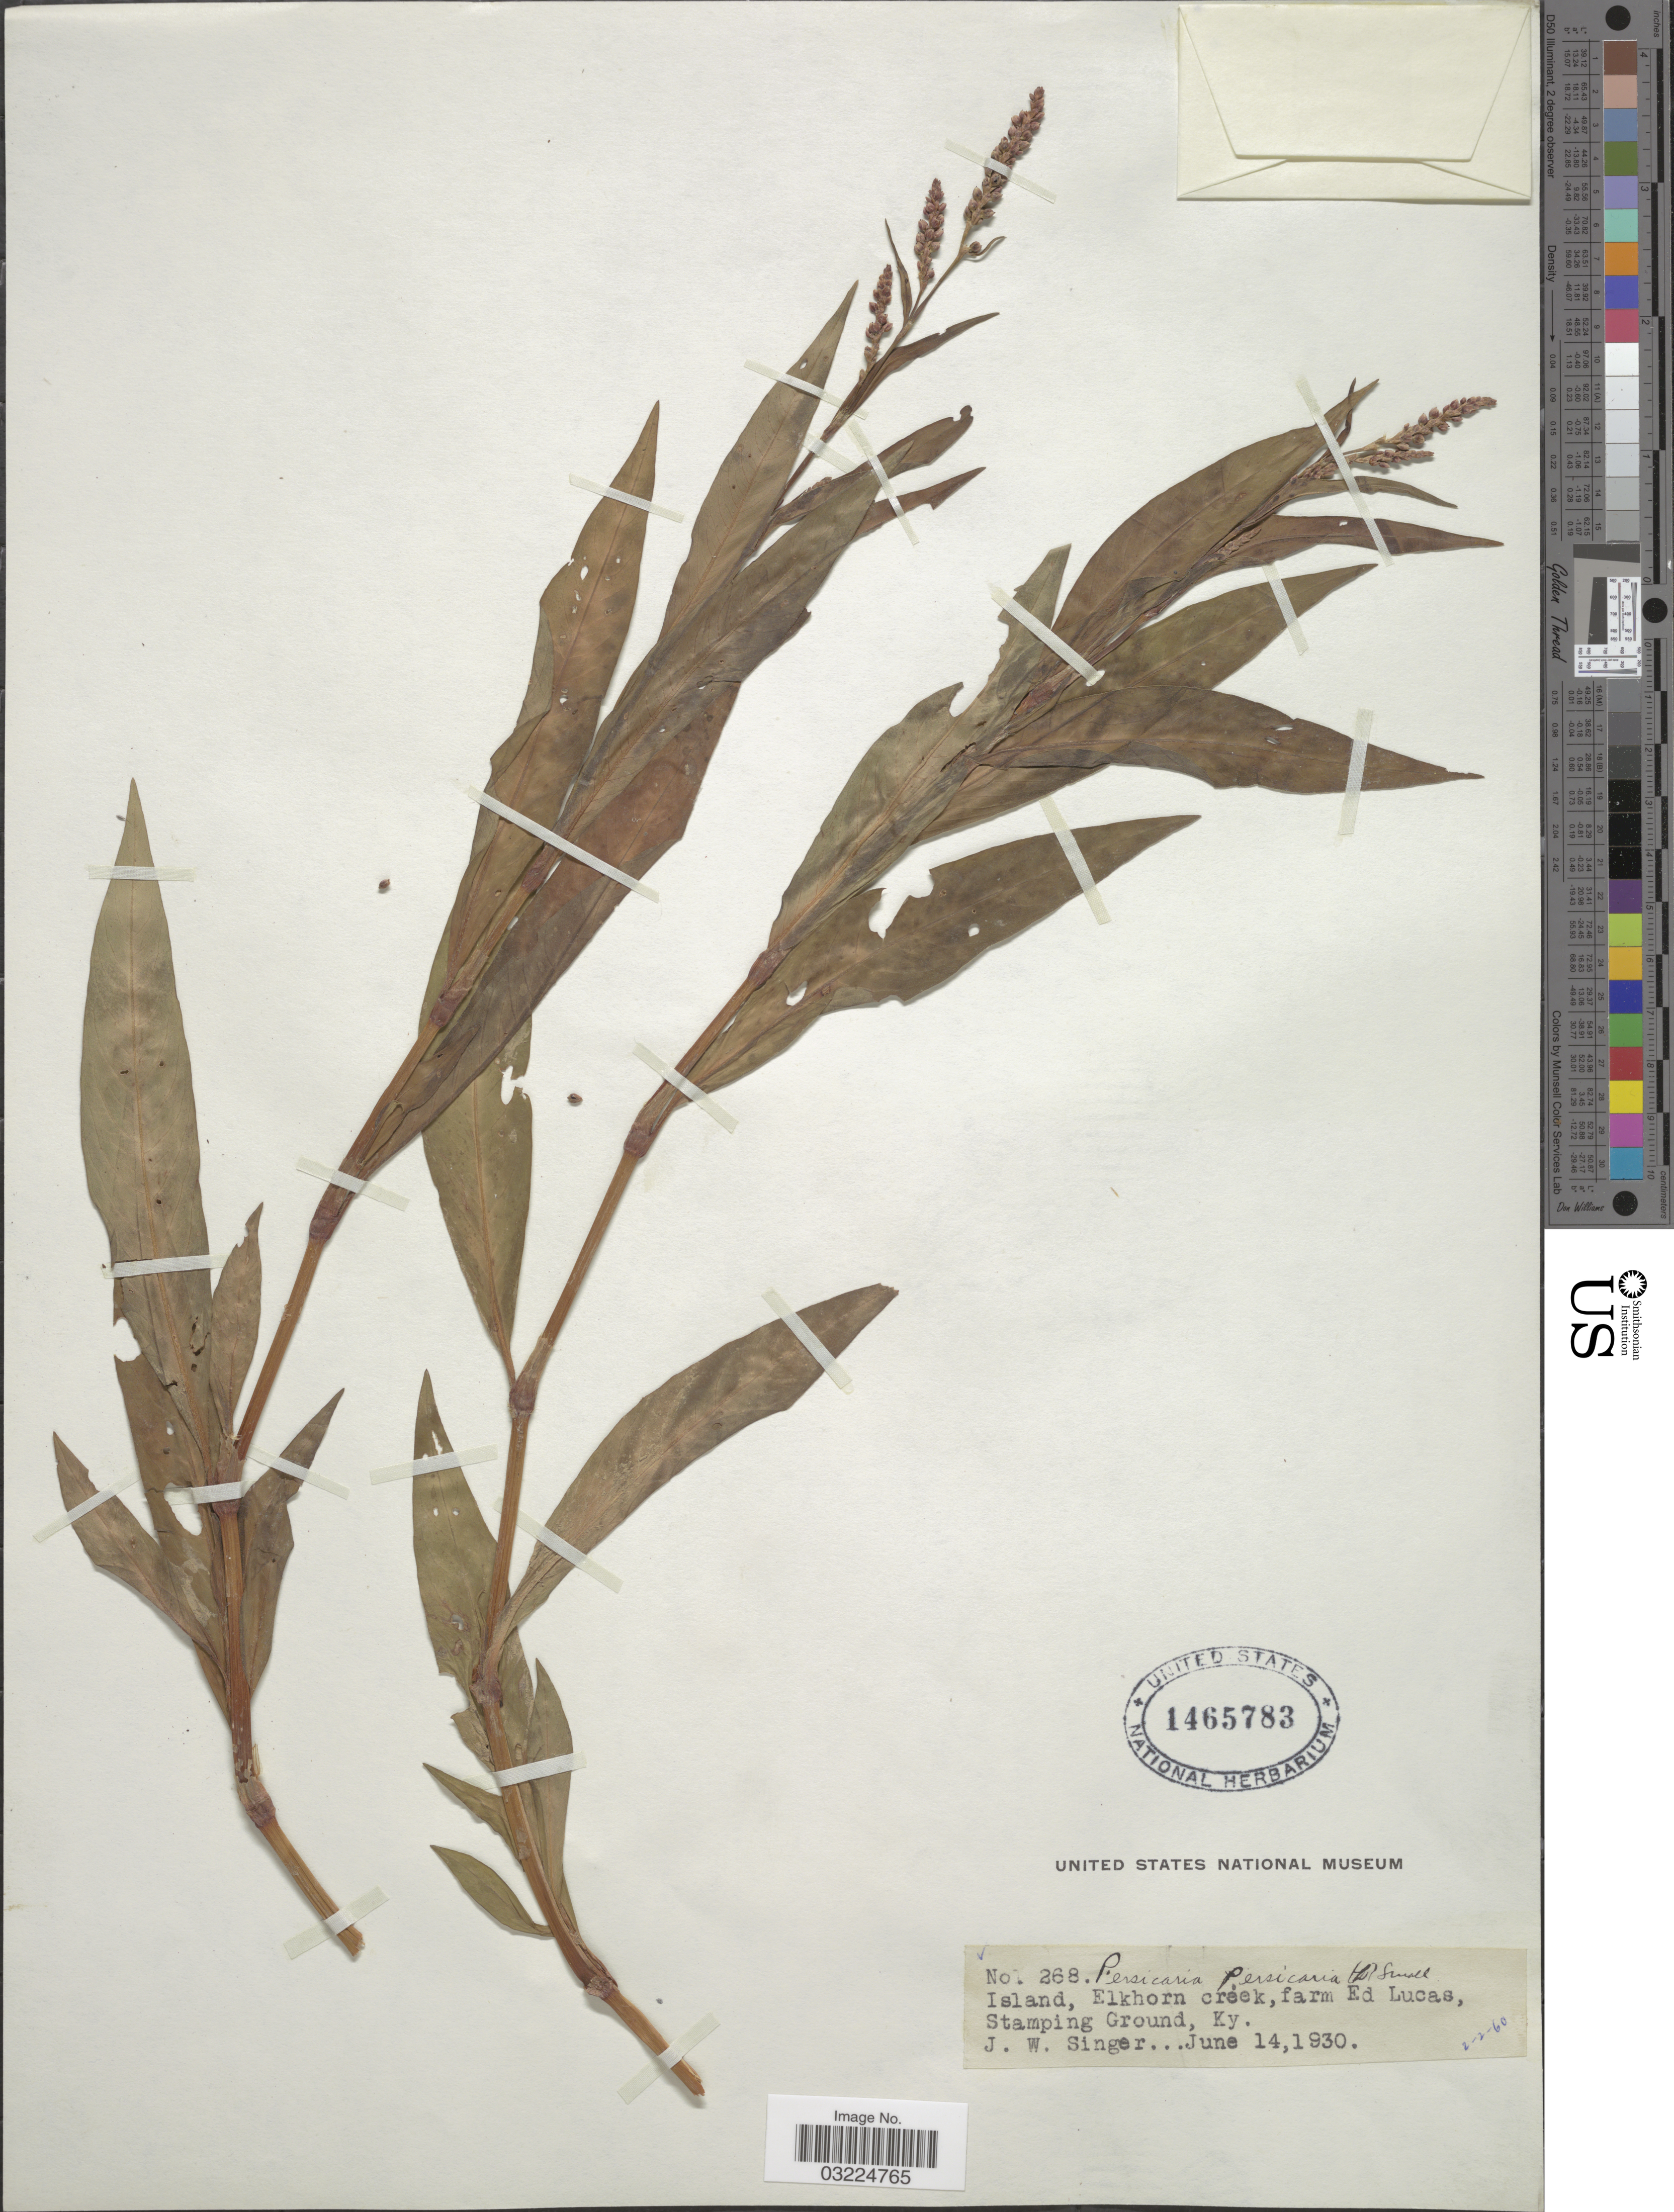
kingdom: Plantae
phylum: Tracheophyta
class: Magnoliopsida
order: Caryophyllales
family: Polygonaceae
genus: Persicaria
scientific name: Persicaria maculosa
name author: S.F. Gray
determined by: Atha, D. E.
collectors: J. EW. Singer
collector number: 268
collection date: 1930-06-14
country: United States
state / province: Kentucky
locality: Island, Elkhorn creek, farm Ed Lucas, Stamping Ground.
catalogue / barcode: US 1465783